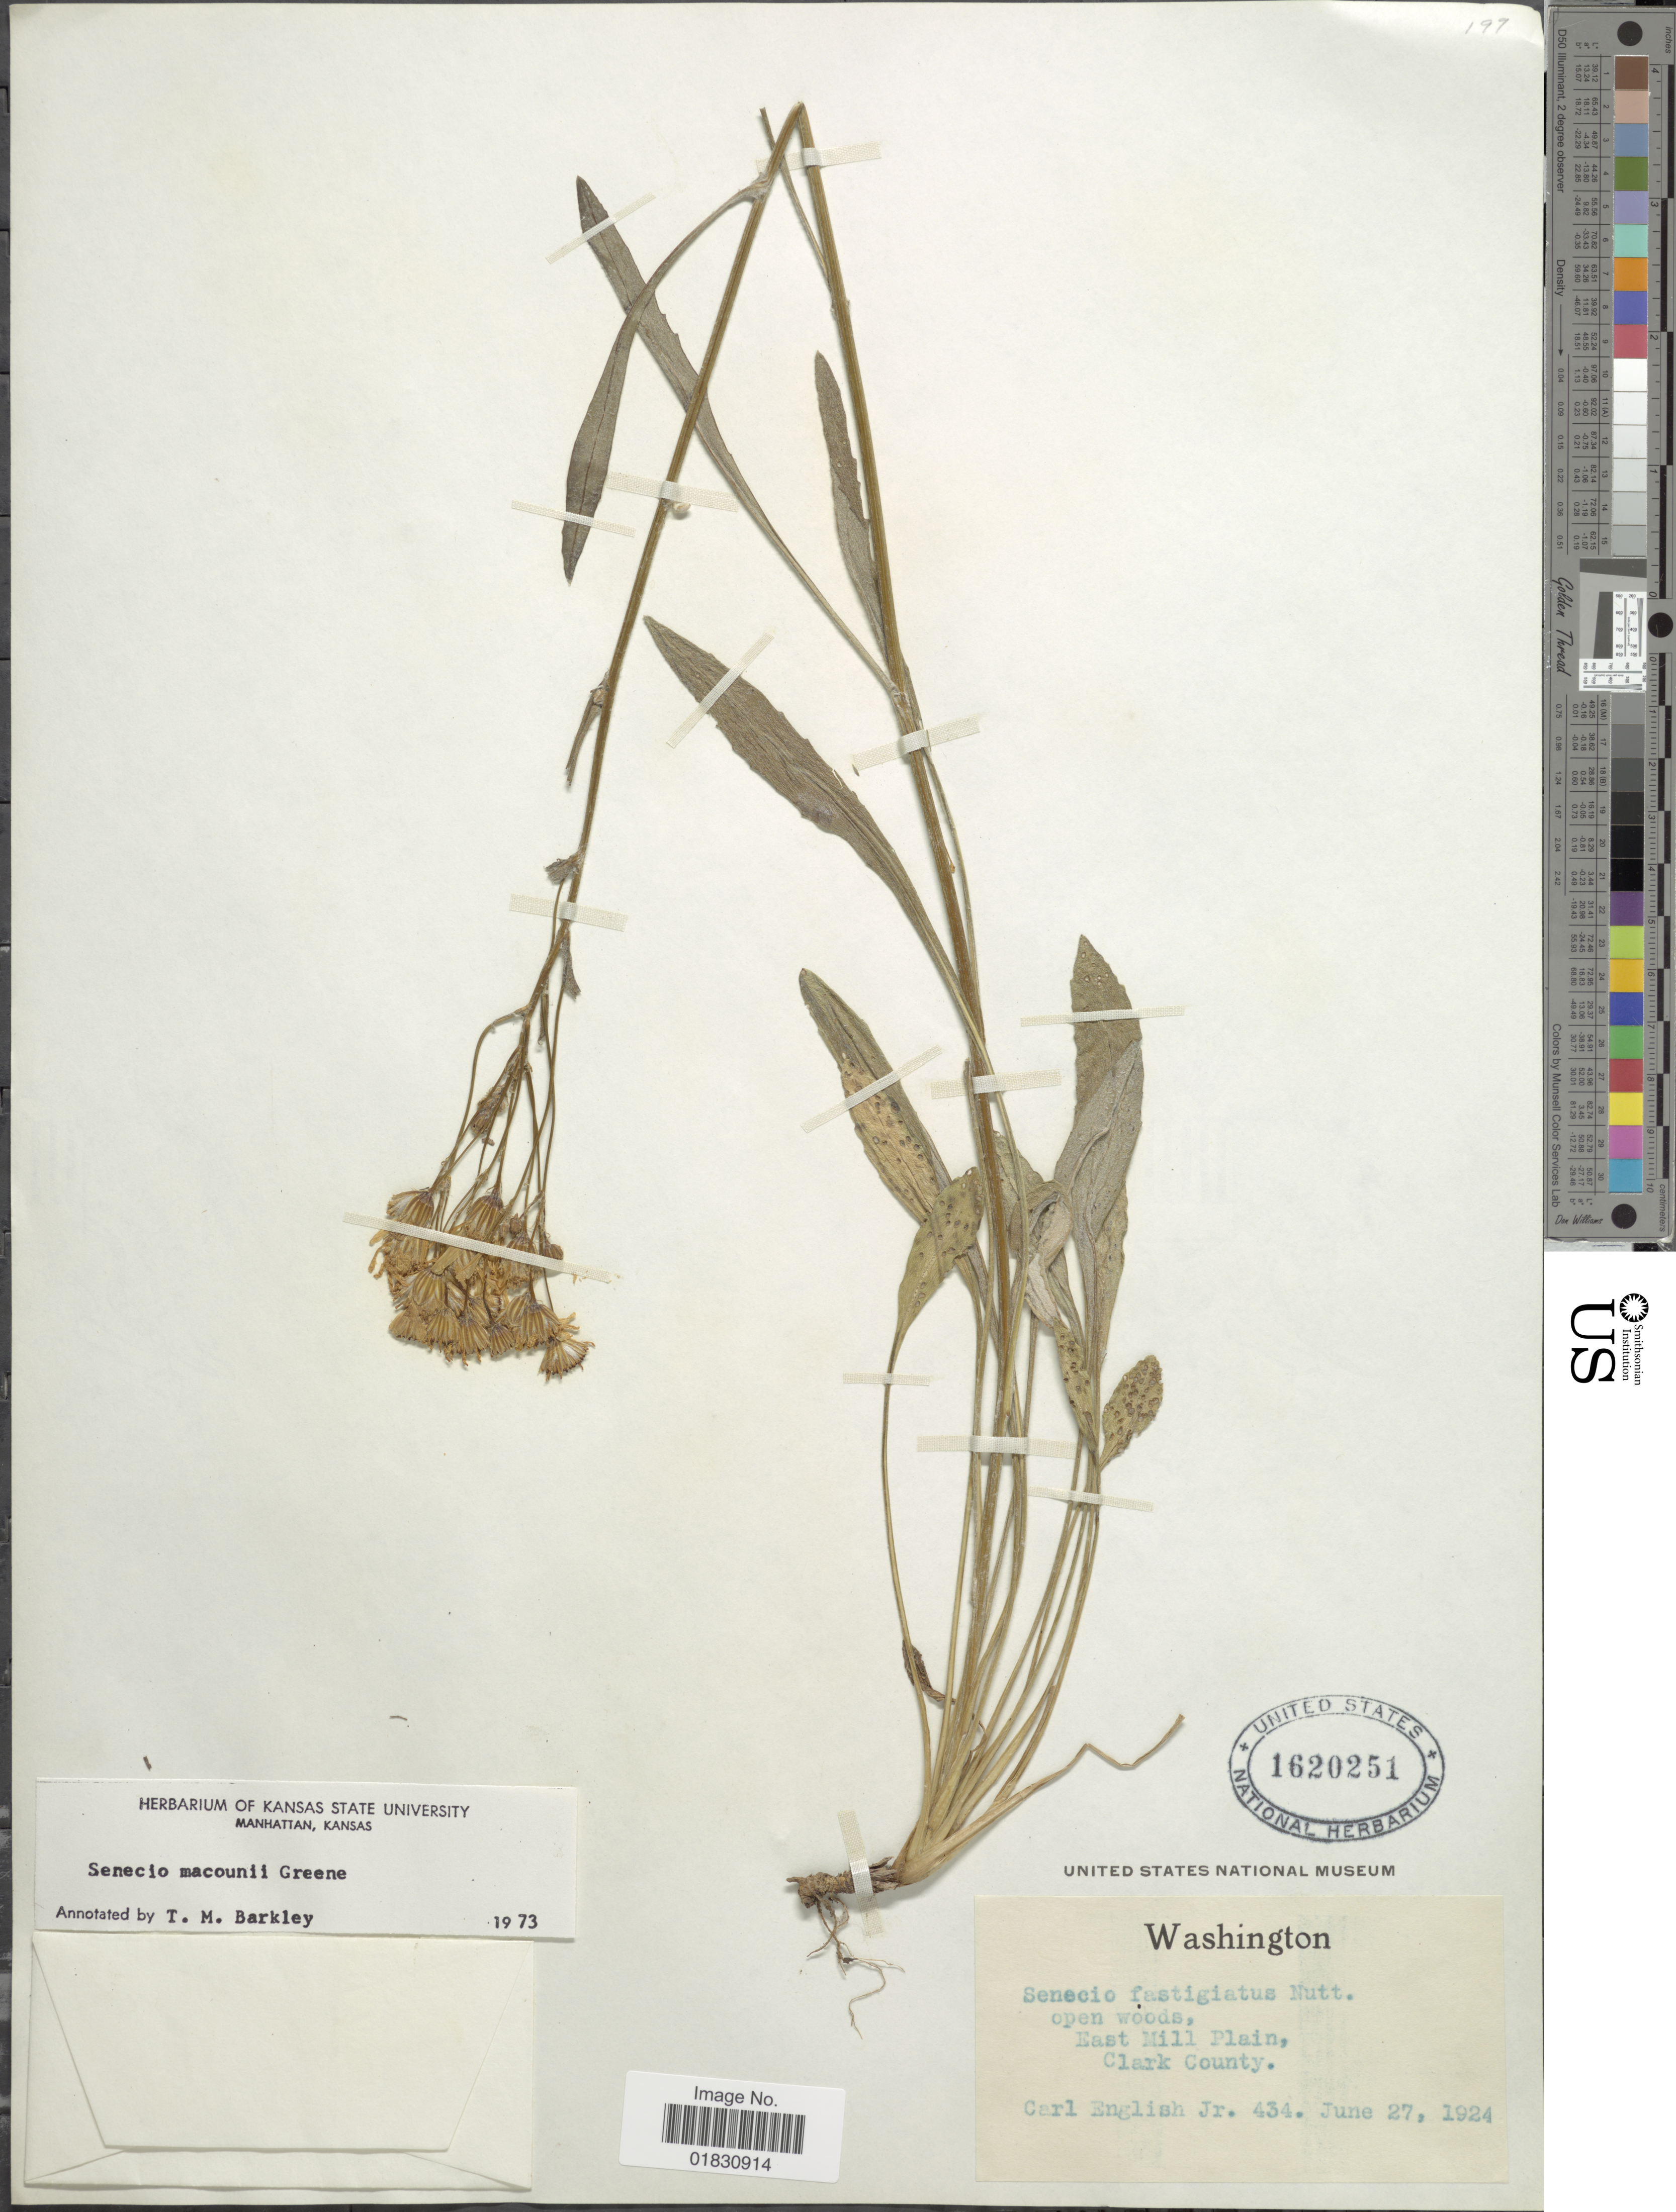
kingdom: Plantae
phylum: Tracheophyta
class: Magnoliopsida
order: Asterales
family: Asteraceae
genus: Packera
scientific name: Packera macounii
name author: (Greene) W.A. Weber & Á. Löve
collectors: C. English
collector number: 434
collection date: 1924-06-27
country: United States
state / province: Washington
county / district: Clark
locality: East Mill Plain, Clark County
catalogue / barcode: US 1620251